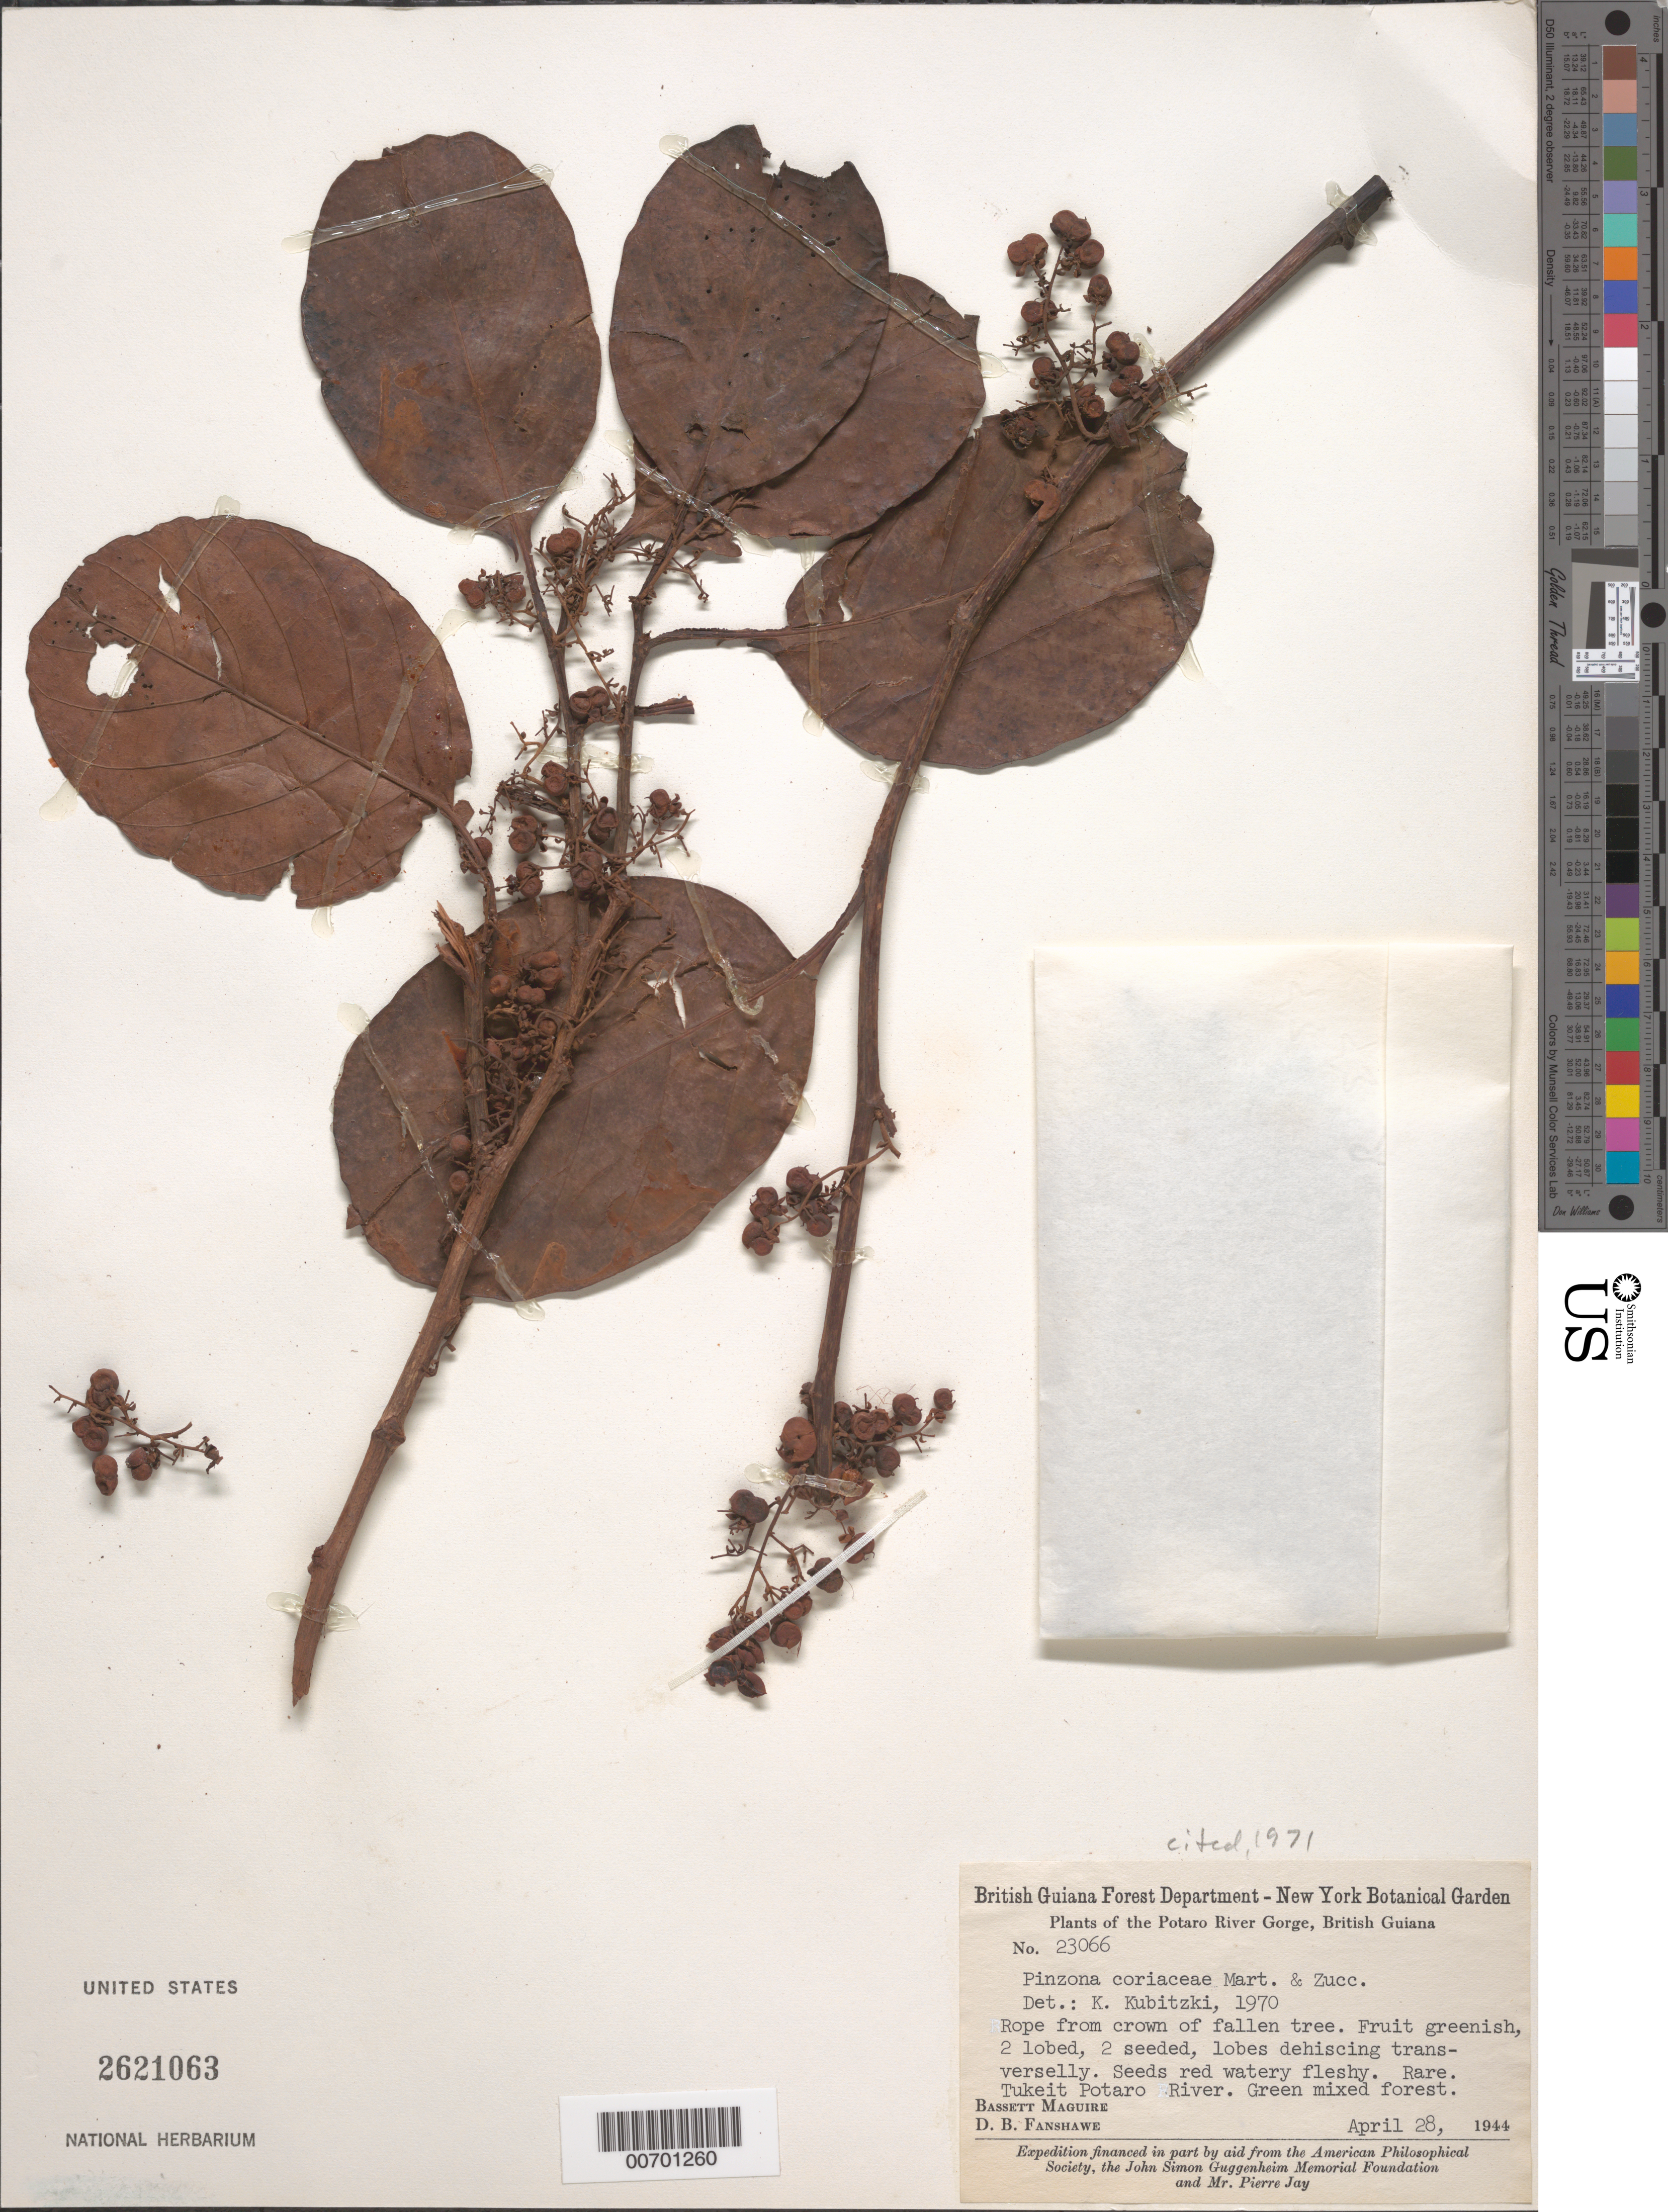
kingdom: Plantae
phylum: Tracheophyta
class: Magnoliopsida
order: Dilleniales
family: Dilleniaceae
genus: Pinzona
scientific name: Pinzona coriacea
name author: Mart. & Zucc.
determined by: Kubitzki, Klaus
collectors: B. Maguire & D. B. Fanshawe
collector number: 23066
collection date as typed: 28-Apr-44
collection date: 1944-04-28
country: Guyana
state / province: Potaro-Siparuni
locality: Potaro River Gorge, trail from Tukeit to Kaiatuk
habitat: Green mixed forest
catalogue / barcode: US 2621063